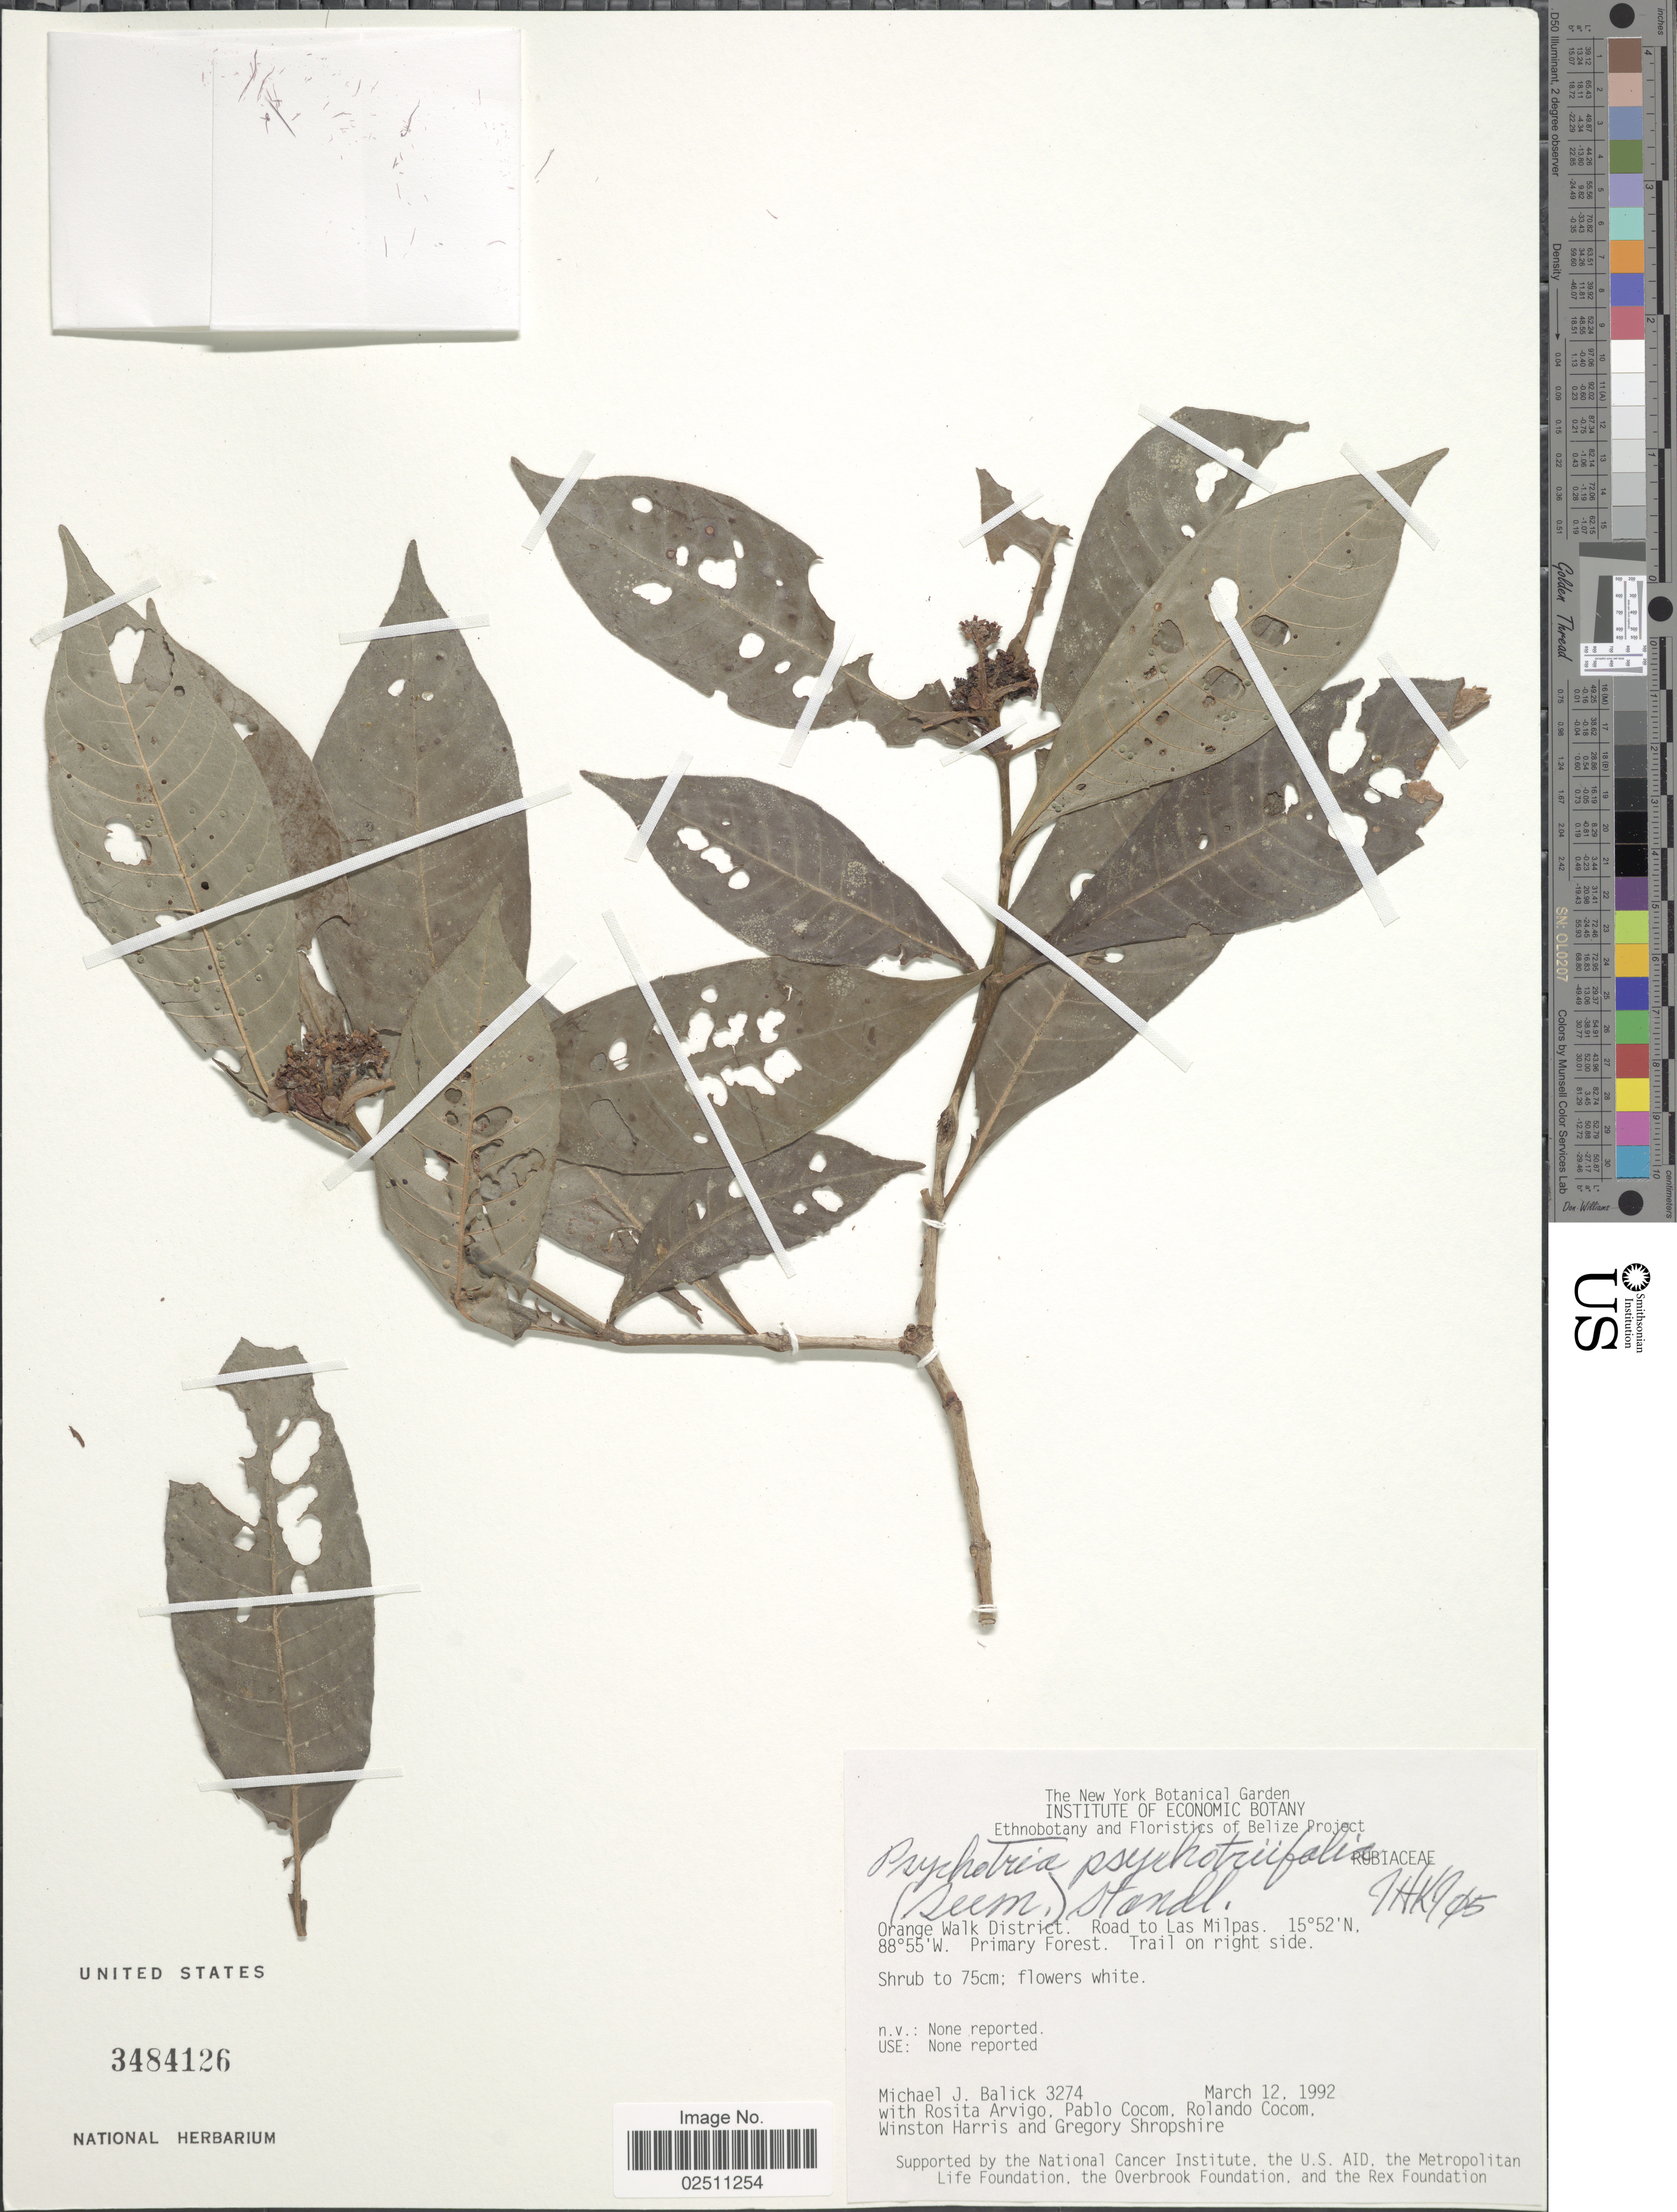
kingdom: Plantae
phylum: Tracheophyta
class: Magnoliopsida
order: Gentianales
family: Rubiaceae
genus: Psychotria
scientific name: Psychotria psychotriaefolia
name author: (Seem.) Standl.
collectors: M. J. Balick, R. Arvigo, P. Cocom, R. Cocom & et al.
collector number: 3274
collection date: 1992-03-12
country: Belize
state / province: Orange Walk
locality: Road to Las Milpas, Primary Forest, Trail on right side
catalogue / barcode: US 3484126